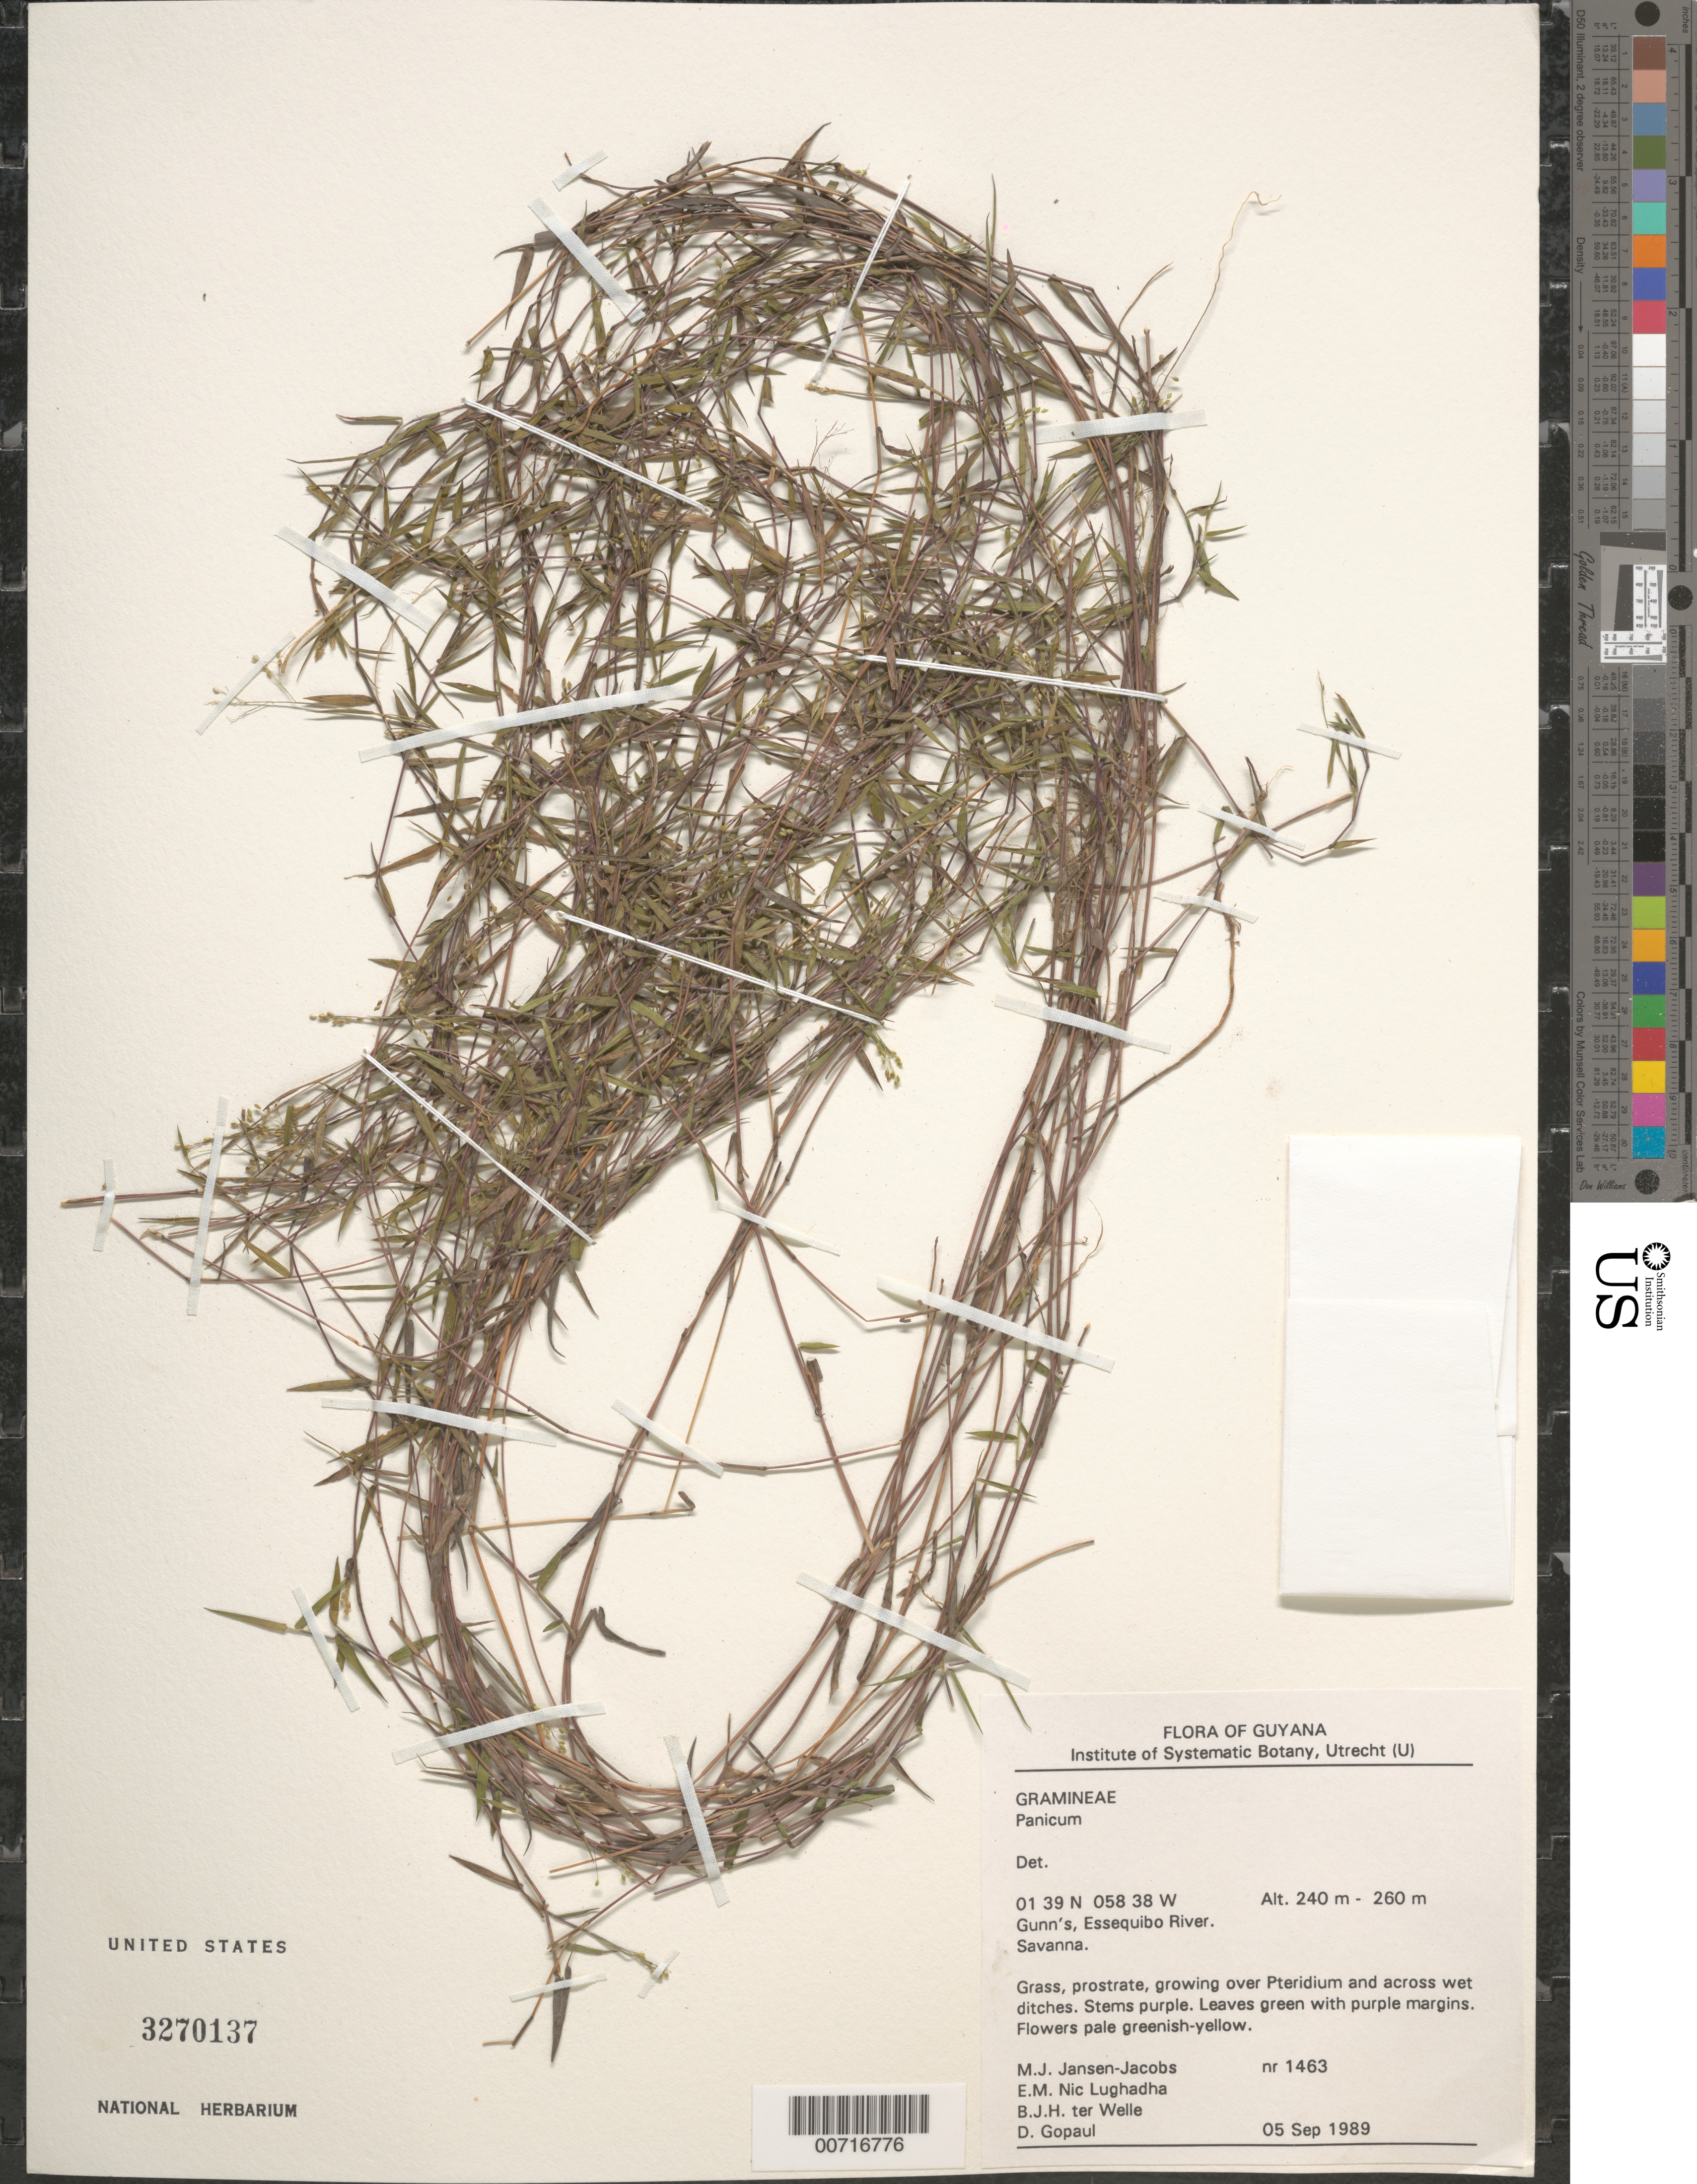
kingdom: Plantae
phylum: Tracheophyta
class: Liliopsida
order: Poales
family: Poaceae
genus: Panicum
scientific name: Panicum sp.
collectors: M. J. Jansen-Jacobs, E. Nic Lughadha, B. Welle & D. Gopaul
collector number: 1463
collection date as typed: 5-Sep-89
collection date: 1989-09-05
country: Guyana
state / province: U. Takutu-U. Essequibo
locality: Gunn's, Essequibo River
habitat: Savanna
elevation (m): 240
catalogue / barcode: US 3270137